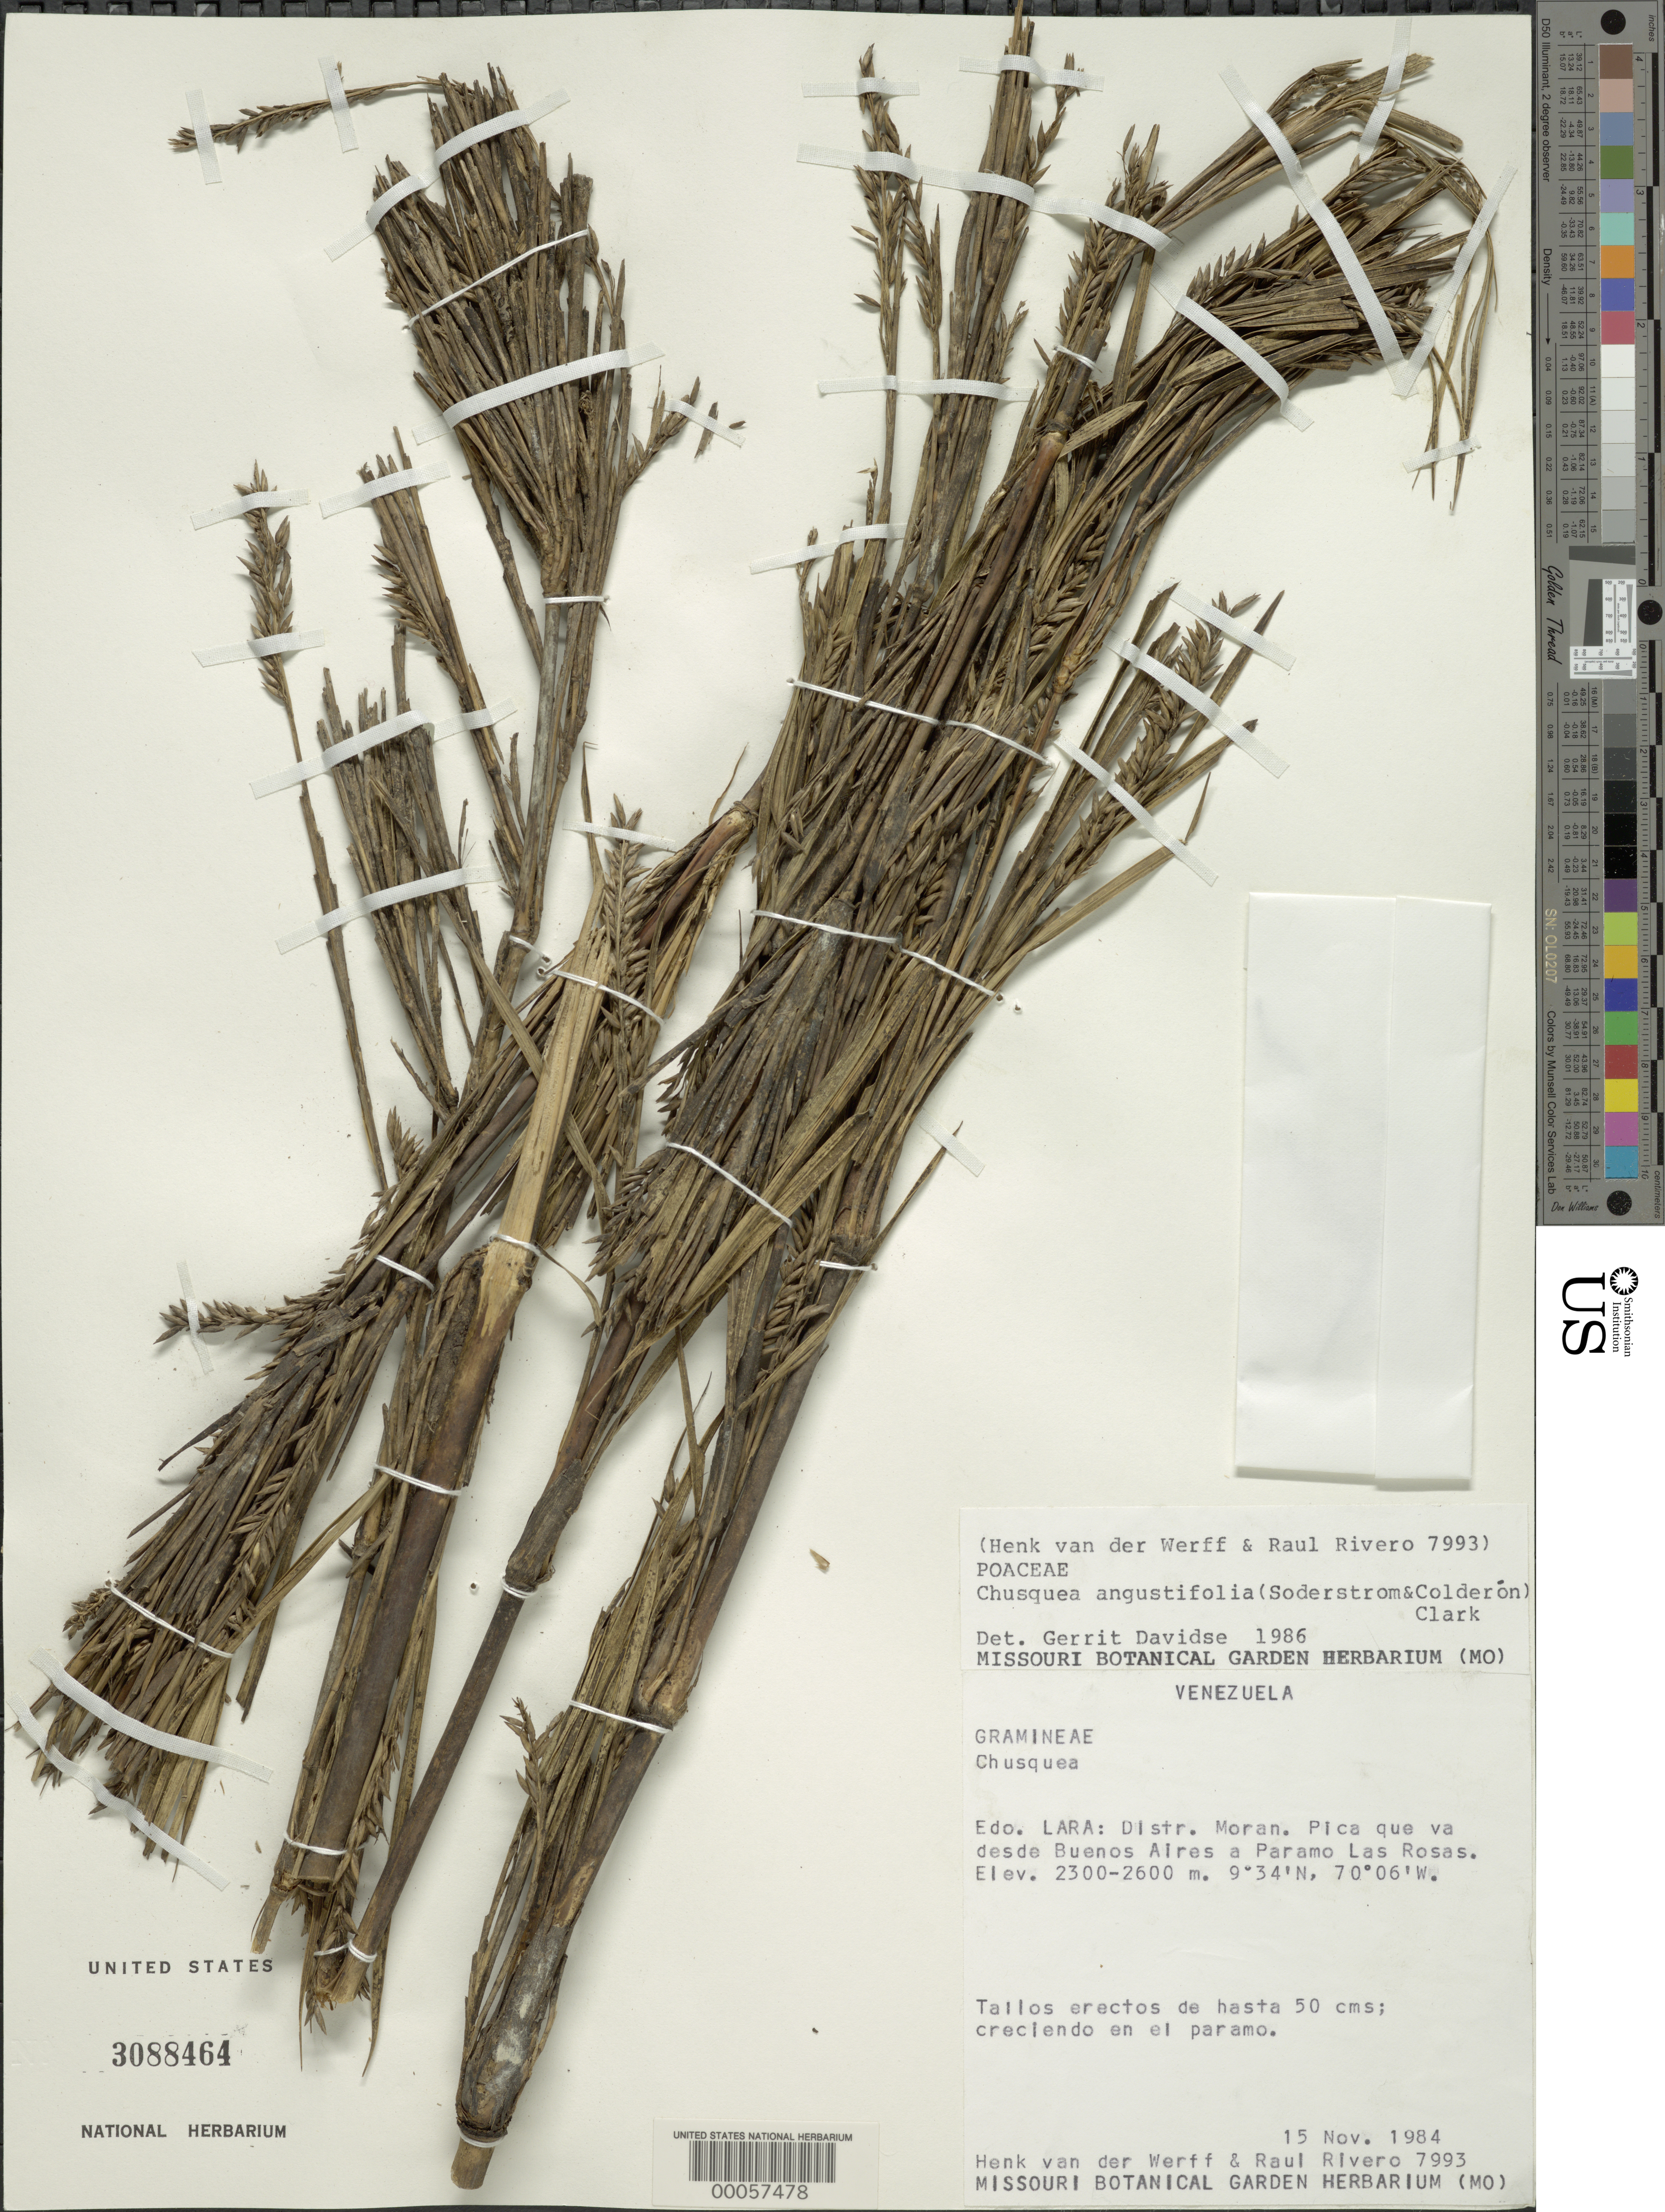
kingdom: Plantae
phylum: Tracheophyta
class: Liliopsida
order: Poales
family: Poaceae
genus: Chusquea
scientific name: Chusquea angustifolia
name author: (Soderstr. & C. E. Calderón) L.G. Clark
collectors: H. van der Werff & R. Rivera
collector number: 7993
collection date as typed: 15 Nov 1984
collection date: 1984-11-15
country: Venezuela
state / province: Lara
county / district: Morán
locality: Pica que va desde Buenos Aires a Paramo las Rosas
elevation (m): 2300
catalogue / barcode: US 3088464